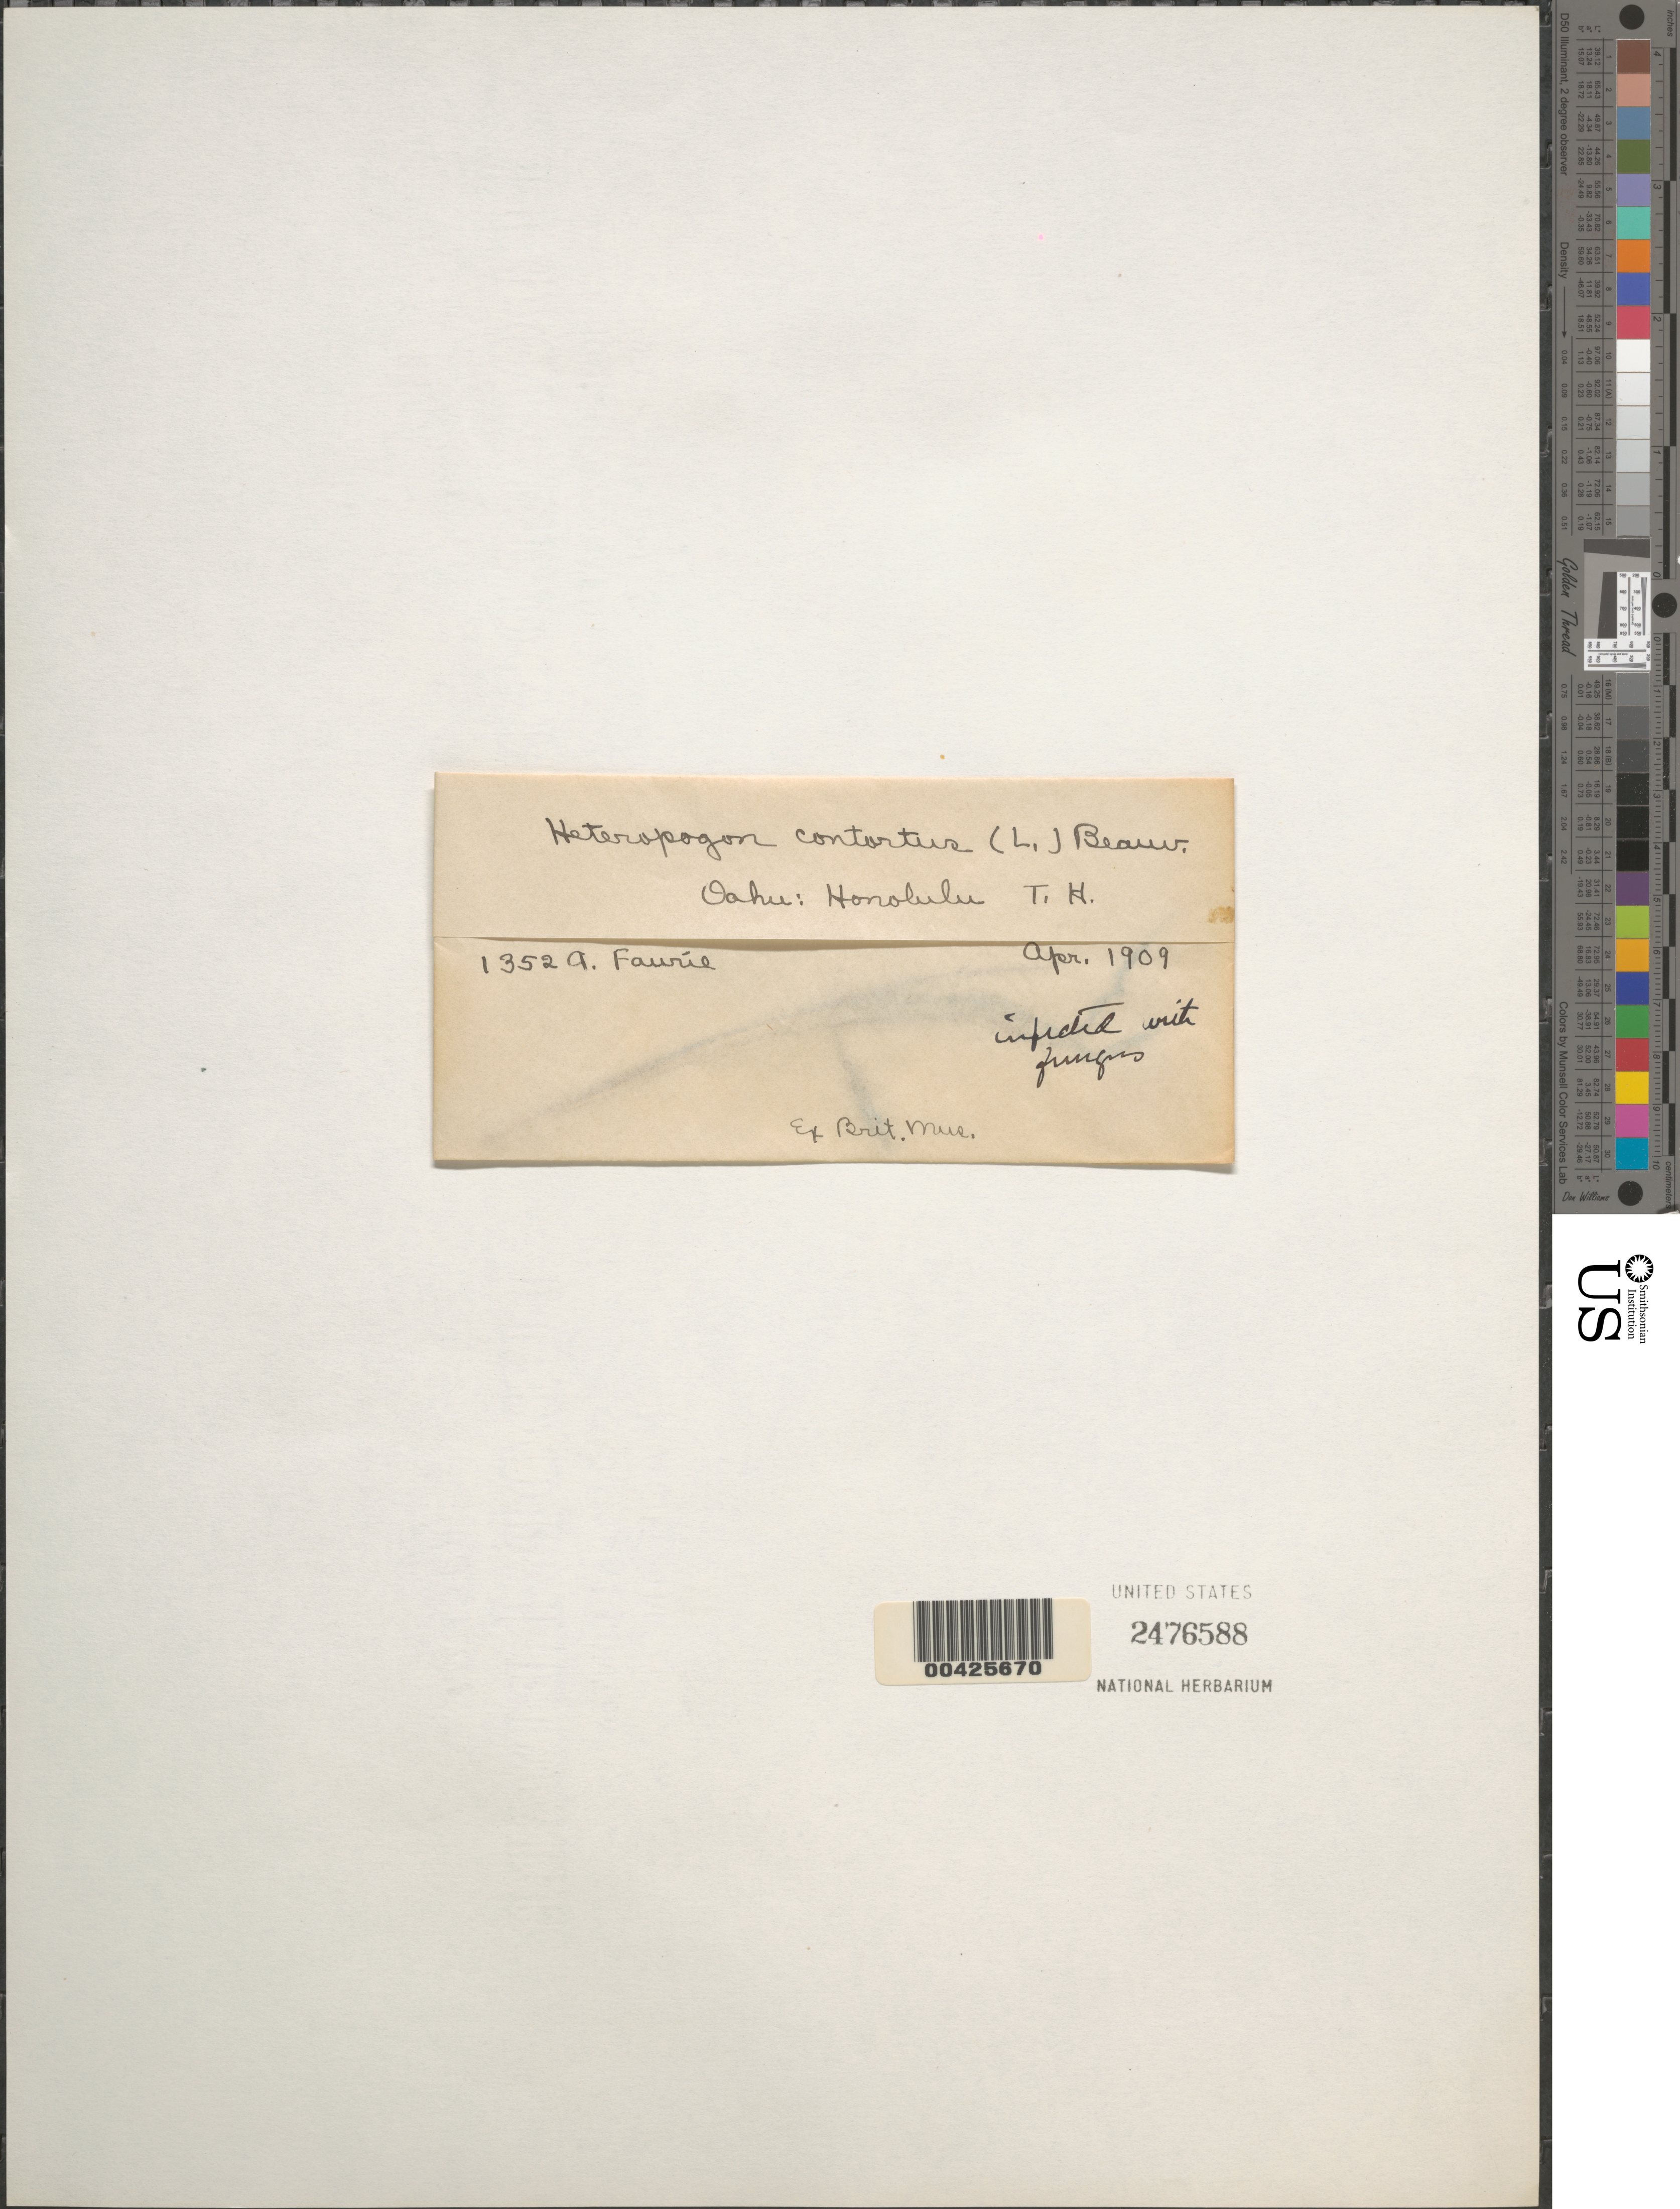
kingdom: Plantae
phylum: Tracheophyta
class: Liliopsida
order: Poales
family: Poaceae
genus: Heteropogon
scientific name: Heteropogon contortus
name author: (L.) P. Beauv. ex Roem. & Schult.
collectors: A. Faurie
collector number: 1352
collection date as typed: Apr 1909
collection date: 1909-04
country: United States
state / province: Hawaii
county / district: Honolulu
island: Oahu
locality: Honolulu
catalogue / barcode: US 2476588